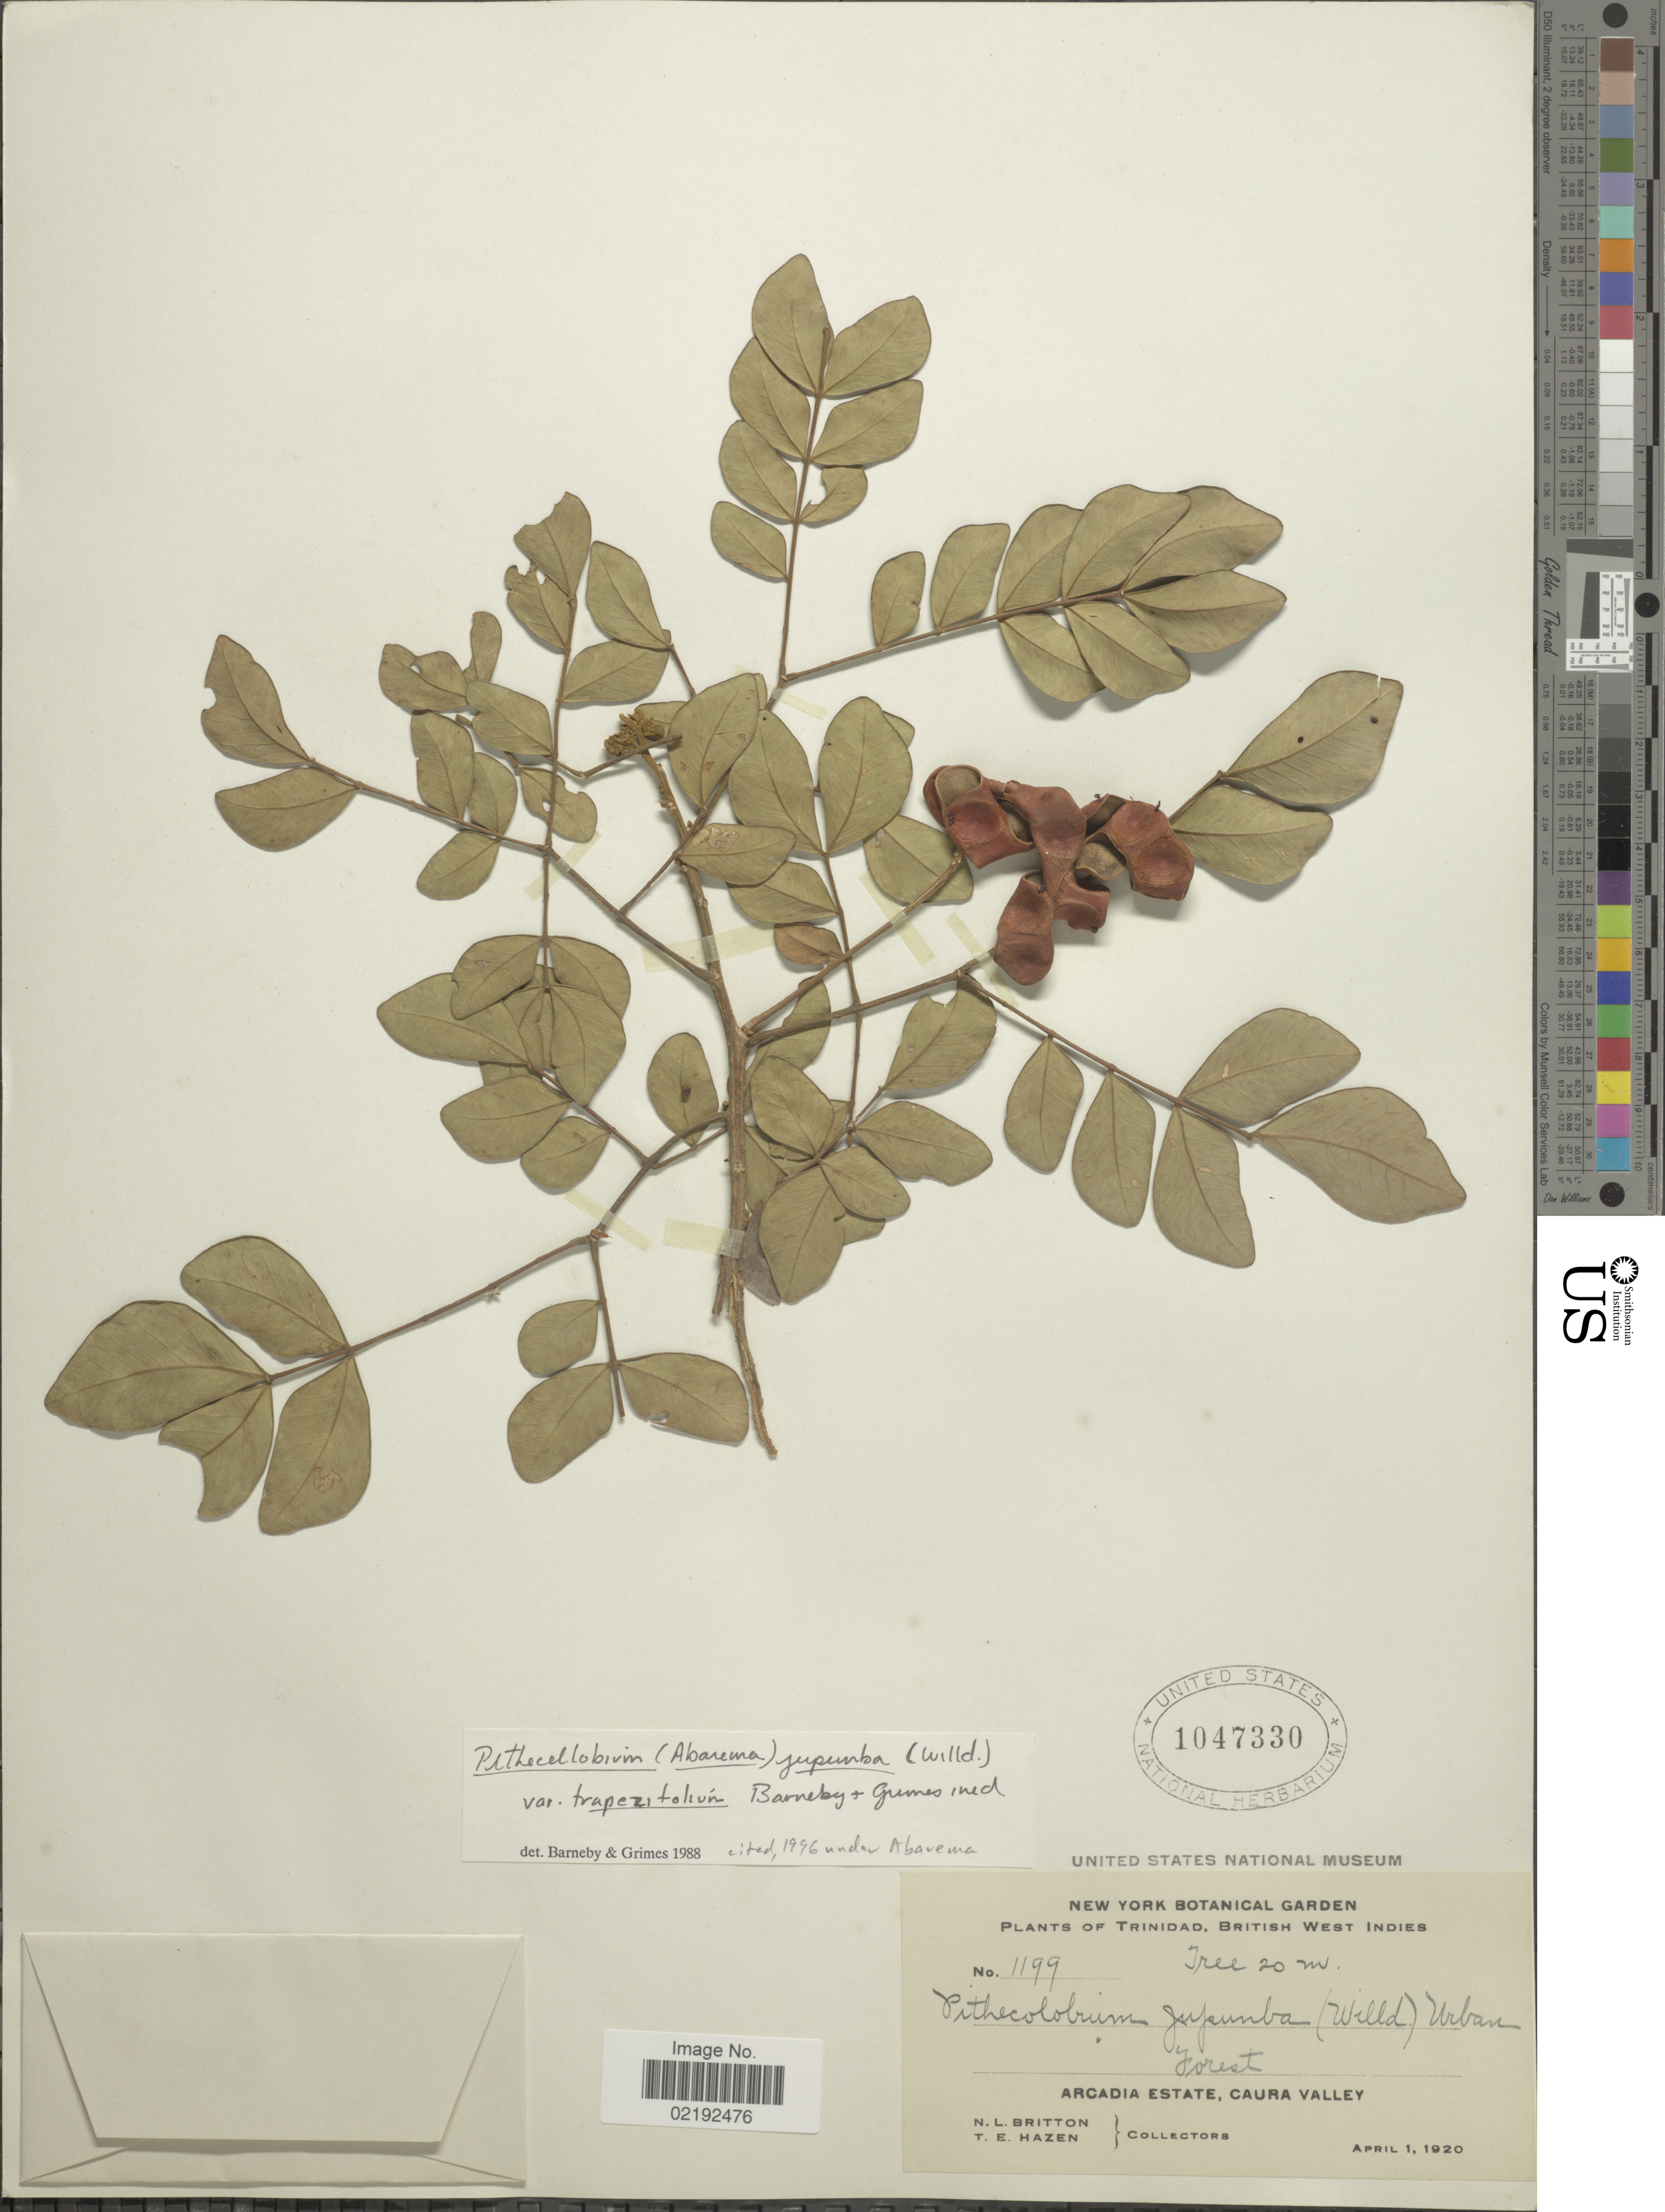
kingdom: Plantae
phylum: Tracheophyta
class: Magnoliopsida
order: Fabales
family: Fabaceae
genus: Jupunba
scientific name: Jupunba trapezifolia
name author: (Vahl) Moldenke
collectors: N. Britton & T. E. Hazen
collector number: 1199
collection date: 1920-04-01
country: Trinidad and Tobago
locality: Trinidad, British West Indies, Arcadia Estate, Caura Valley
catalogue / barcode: US 1047330